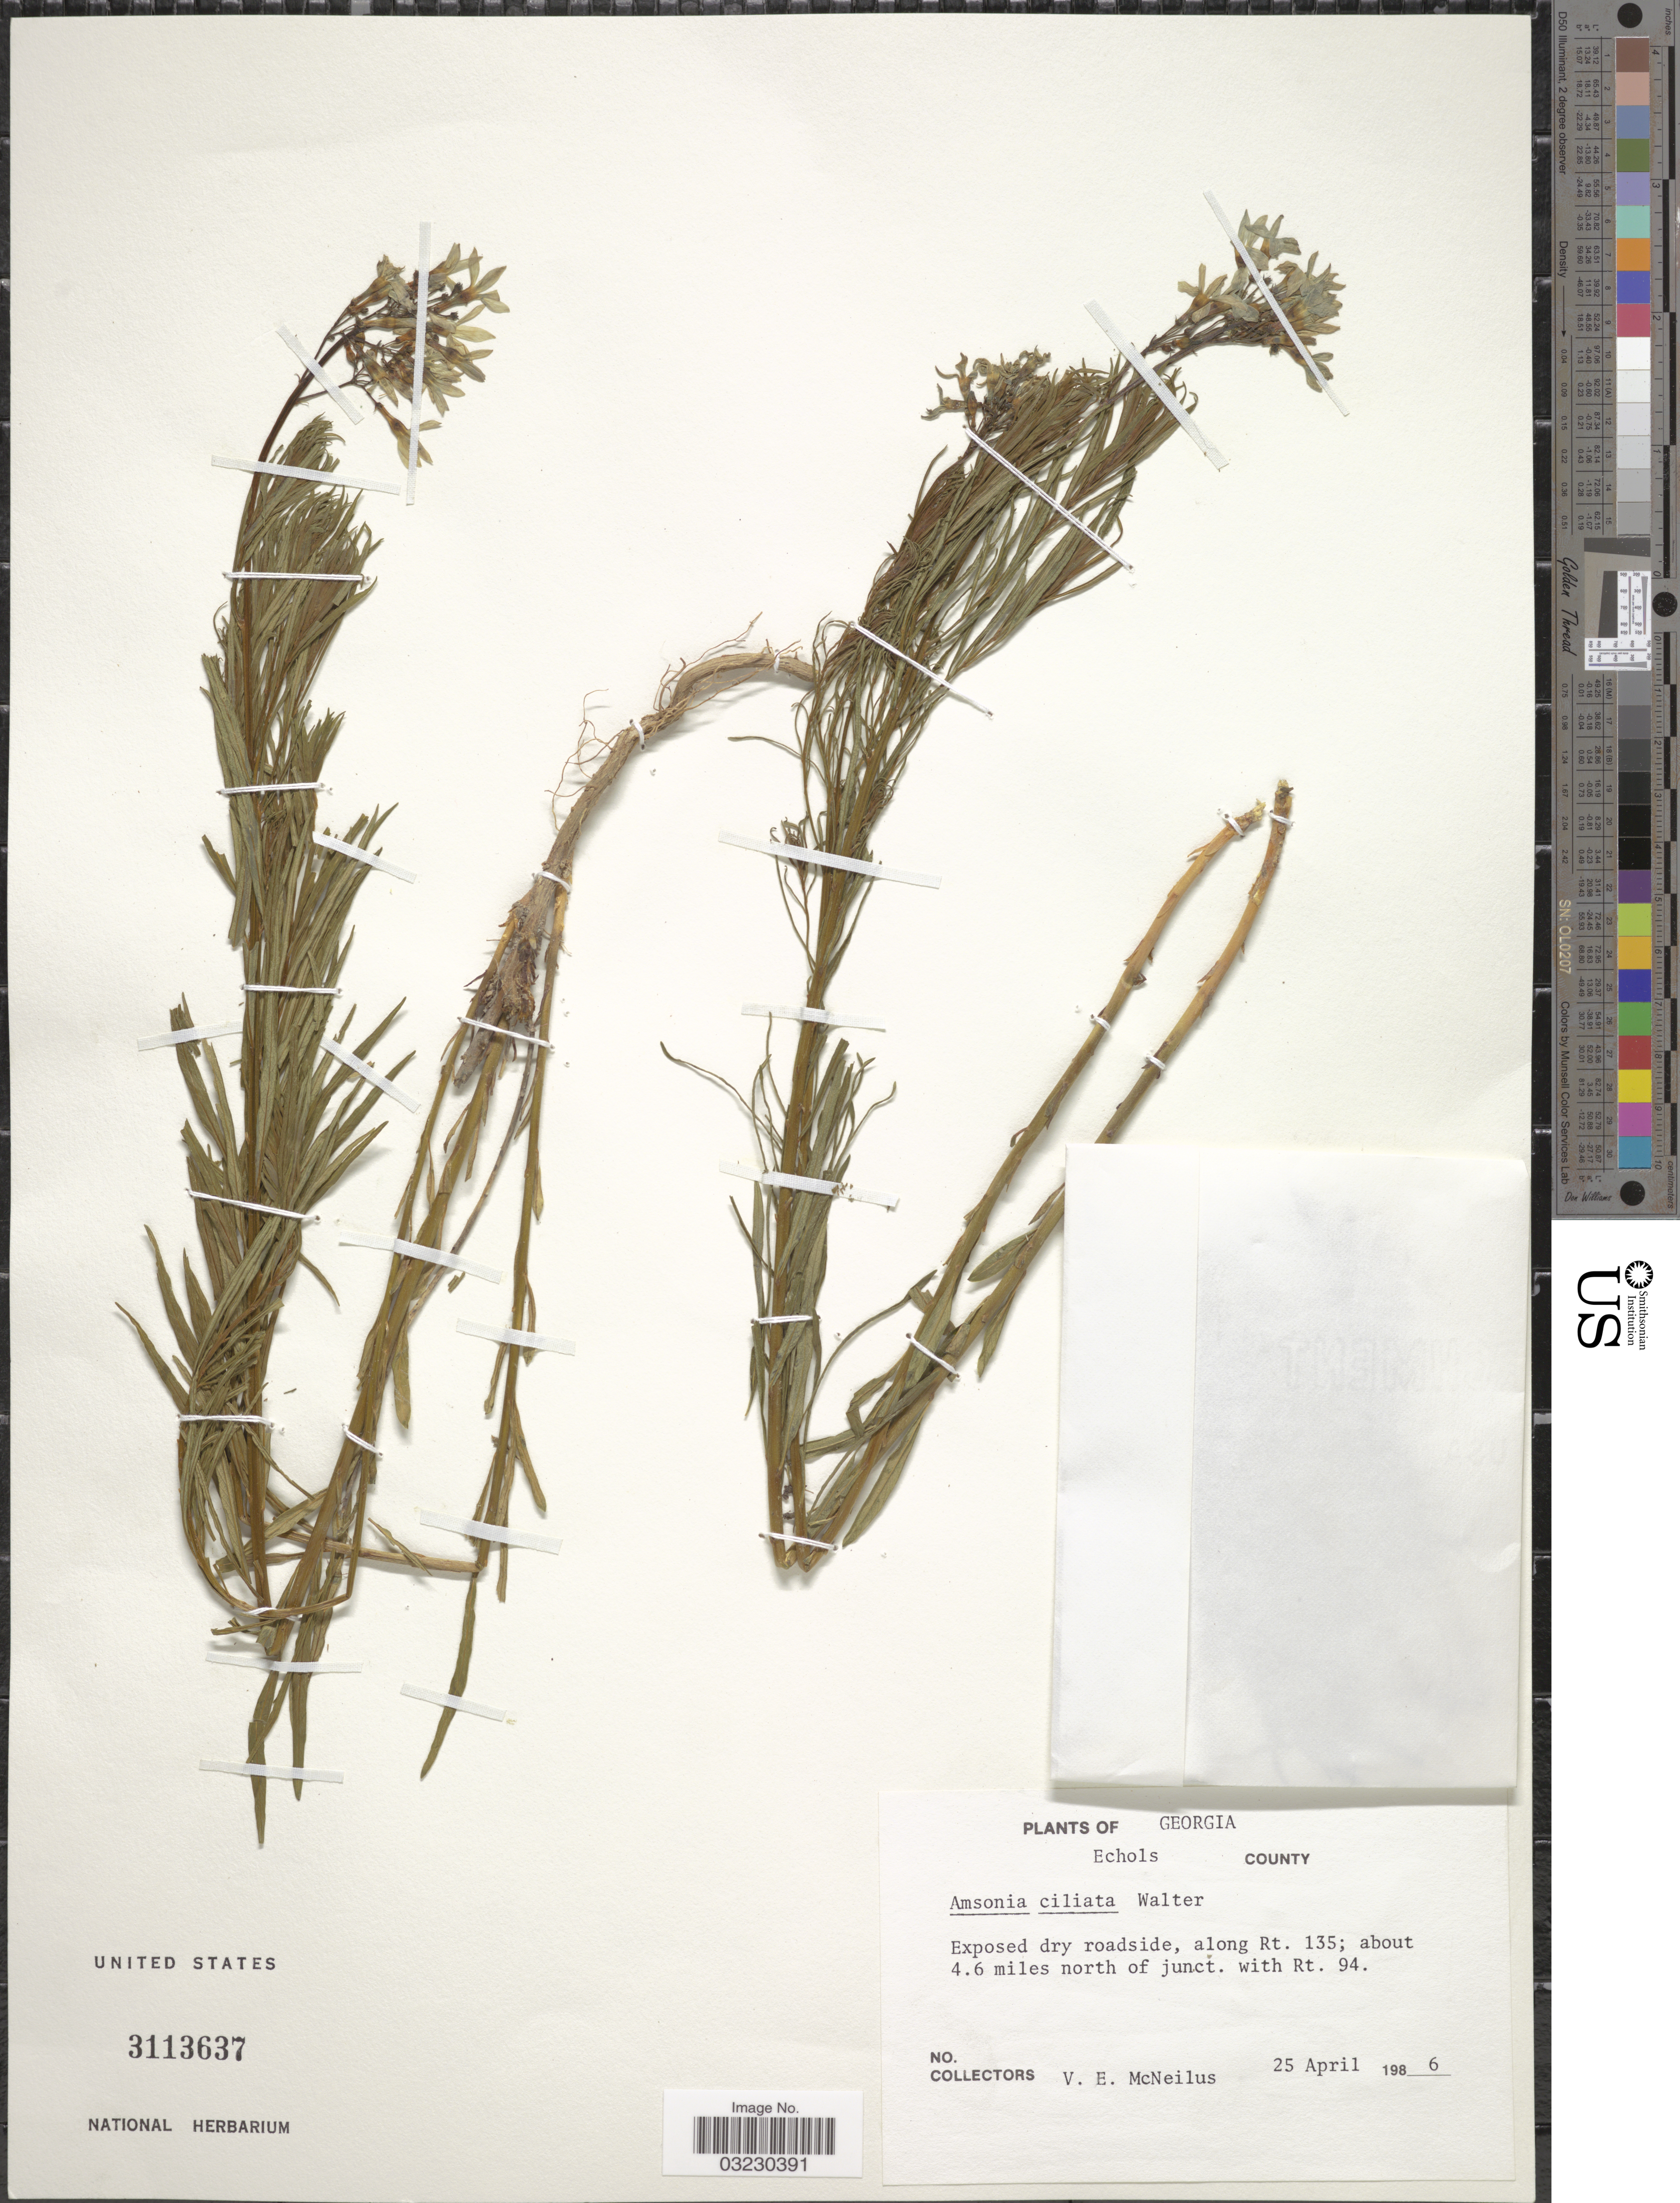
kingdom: Plantae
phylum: Tracheophyta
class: Magnoliopsida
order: Gentianales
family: Apocynaceae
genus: Amsonia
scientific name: Amsonia ciliata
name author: Walter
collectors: V. Mcneilus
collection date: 1986-04-25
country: United States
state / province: Georgia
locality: Echols County. Exposed dry roadside, along Rt. 135; about 4.6 miles north of junct. with Rt. 94.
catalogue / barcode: US 3113637